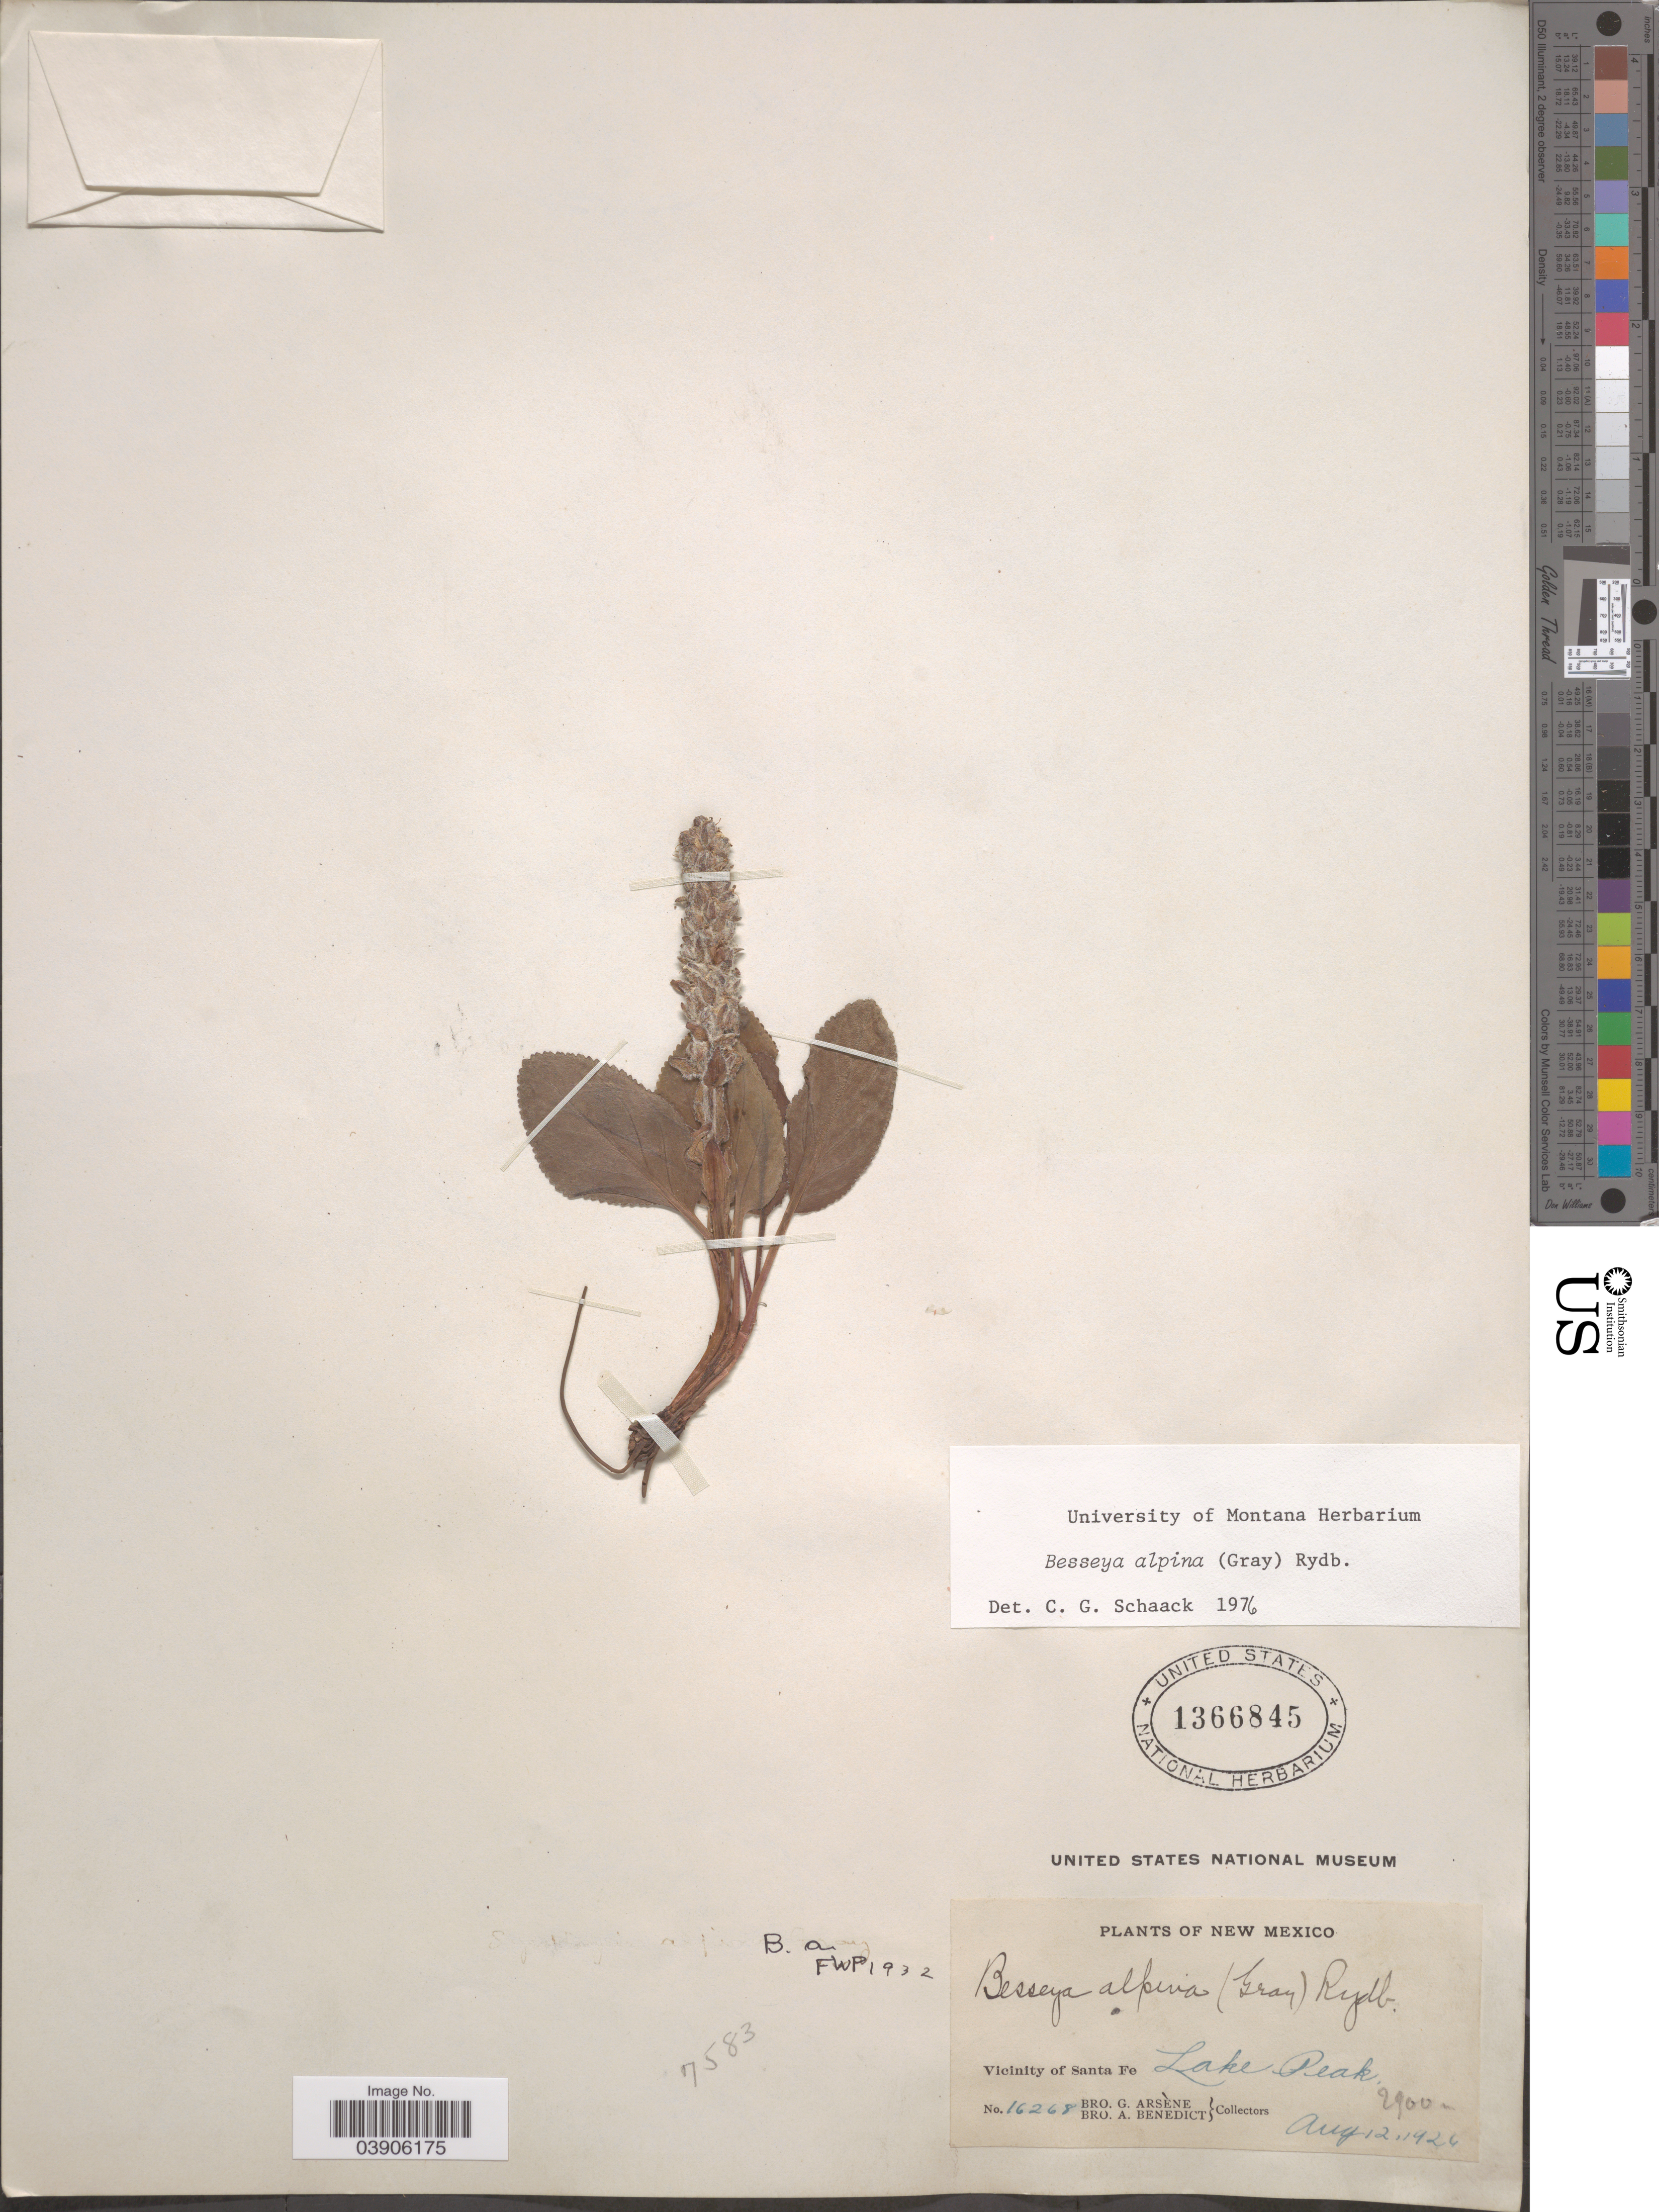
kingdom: Plantae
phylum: Tracheophyta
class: Magnoliopsida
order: Lamiales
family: Plantaginaceae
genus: Synthyris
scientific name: Synthyris alpina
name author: A. Gray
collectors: Bro. G. Arsène & Bro. A. Benedict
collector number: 16268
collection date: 1926-08-12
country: United States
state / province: New Mexico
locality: Vicinity of Santa Fe. Lake Peak.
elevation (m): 2900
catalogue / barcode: US 1366845